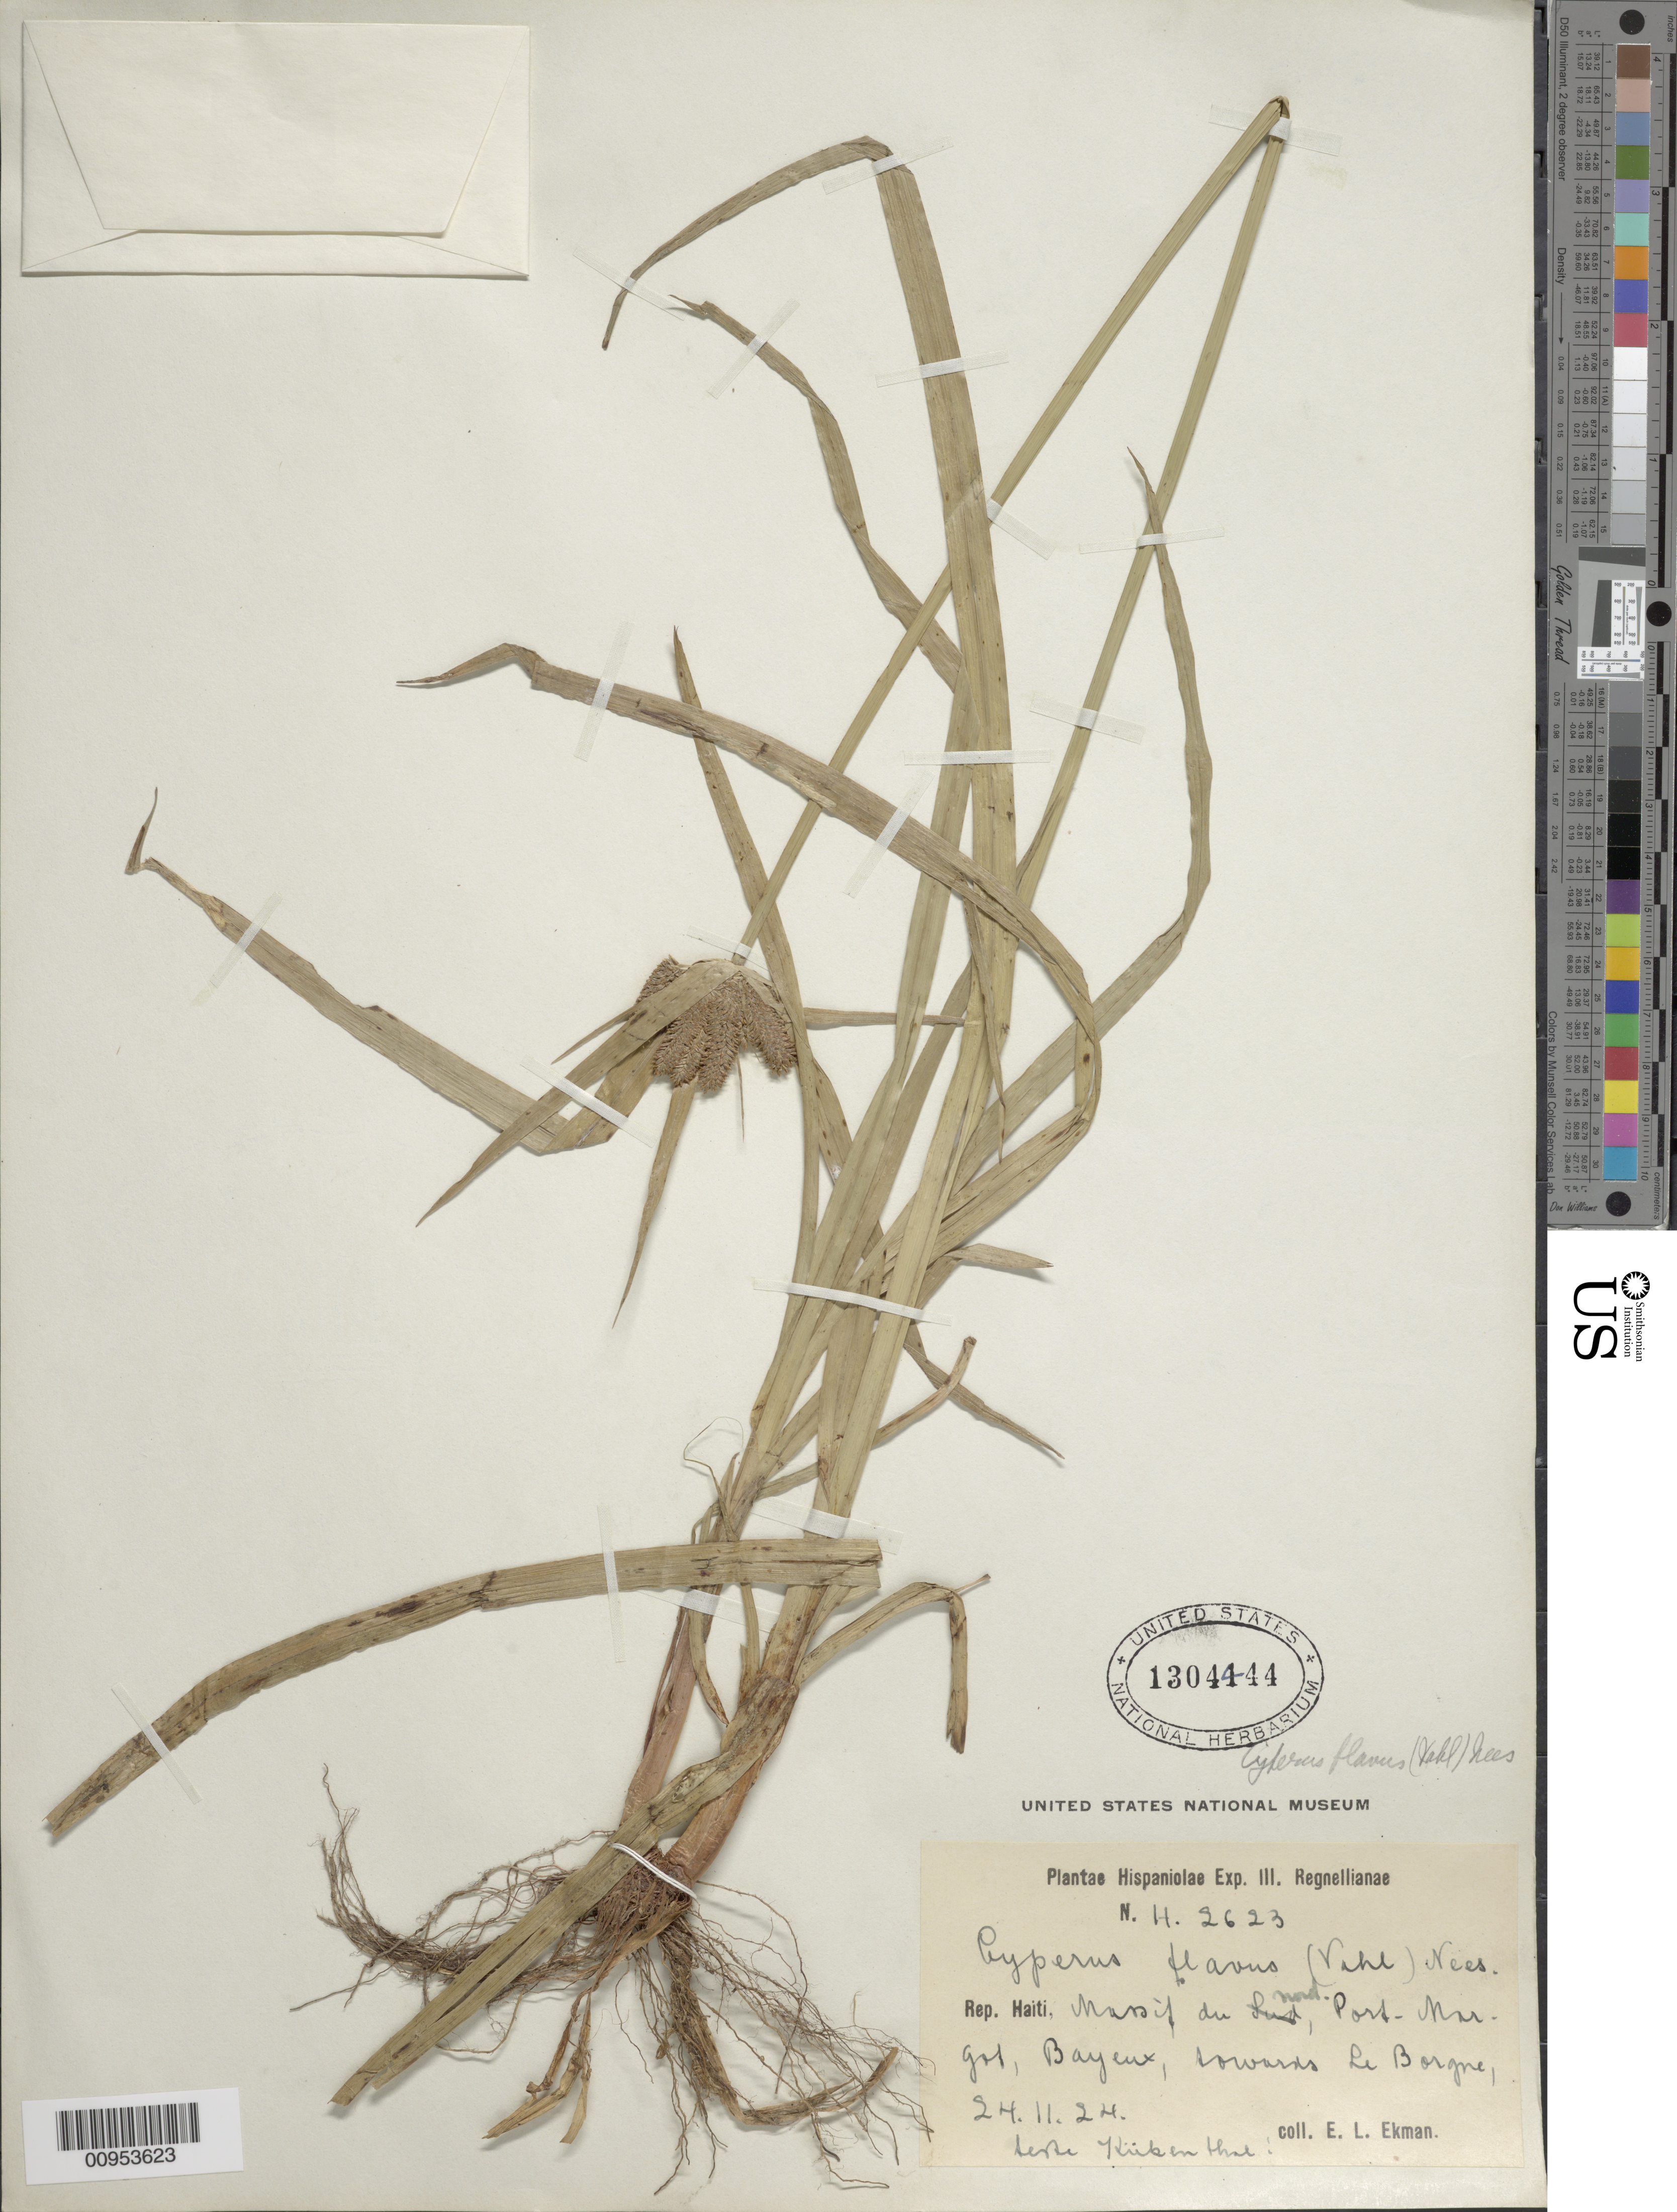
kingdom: Plantae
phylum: Tracheophyta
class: Liliopsida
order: Poales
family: Cyperaceae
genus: Cyperus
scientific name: Cyperus aggregatus var. aggregatus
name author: (Willd.) Endl.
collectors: E. L. Ekman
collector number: H 2623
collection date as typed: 24 Nov 1924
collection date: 1924-11-24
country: Haiti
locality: Massif du Nord, Port Marigot, Bayeux, towards Le Borgne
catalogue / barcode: US 1304444